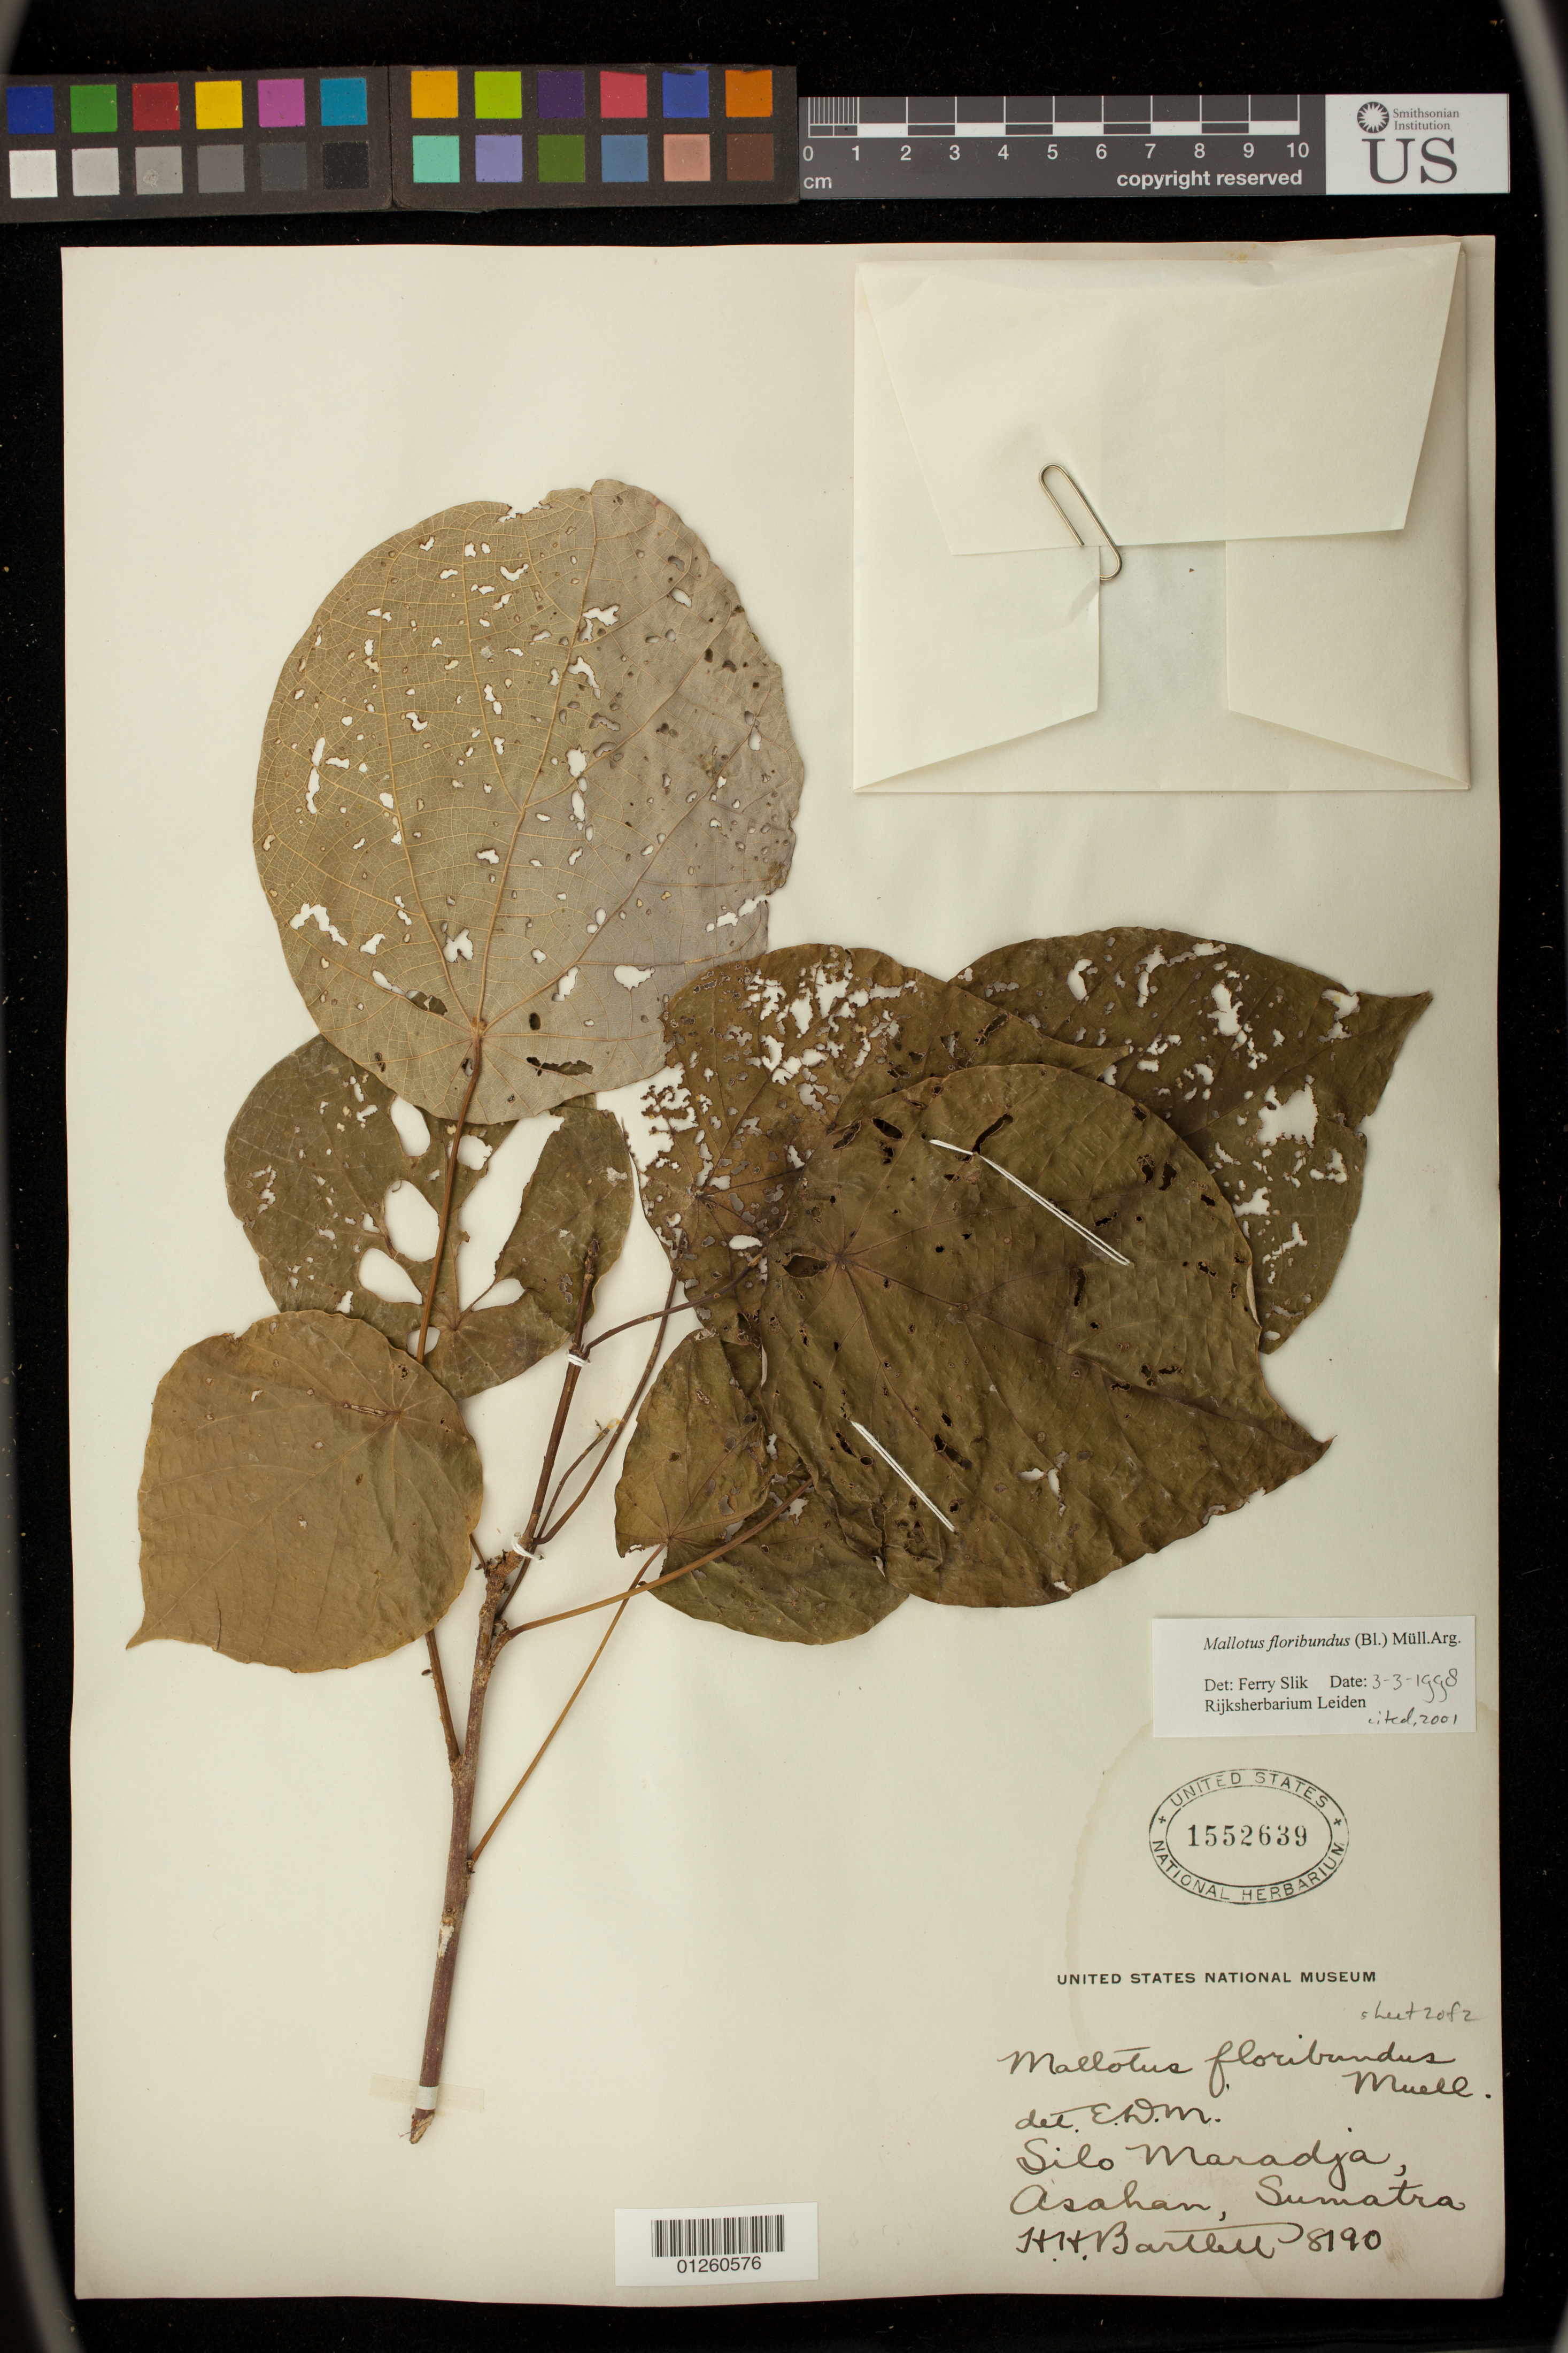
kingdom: Plantae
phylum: Tracheophyta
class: Magnoliopsida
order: Malpighiales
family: Euphorbiaceae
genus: Mallotus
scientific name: Mallotus floribundus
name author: (Blume) Müll. Arg.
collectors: H. H. Bartlett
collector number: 8190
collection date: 1927-05-18/1927-06-11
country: Indonesia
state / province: Sumatra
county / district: Sumatera Utara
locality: Silo Maradja, Asahan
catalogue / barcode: US 1552639